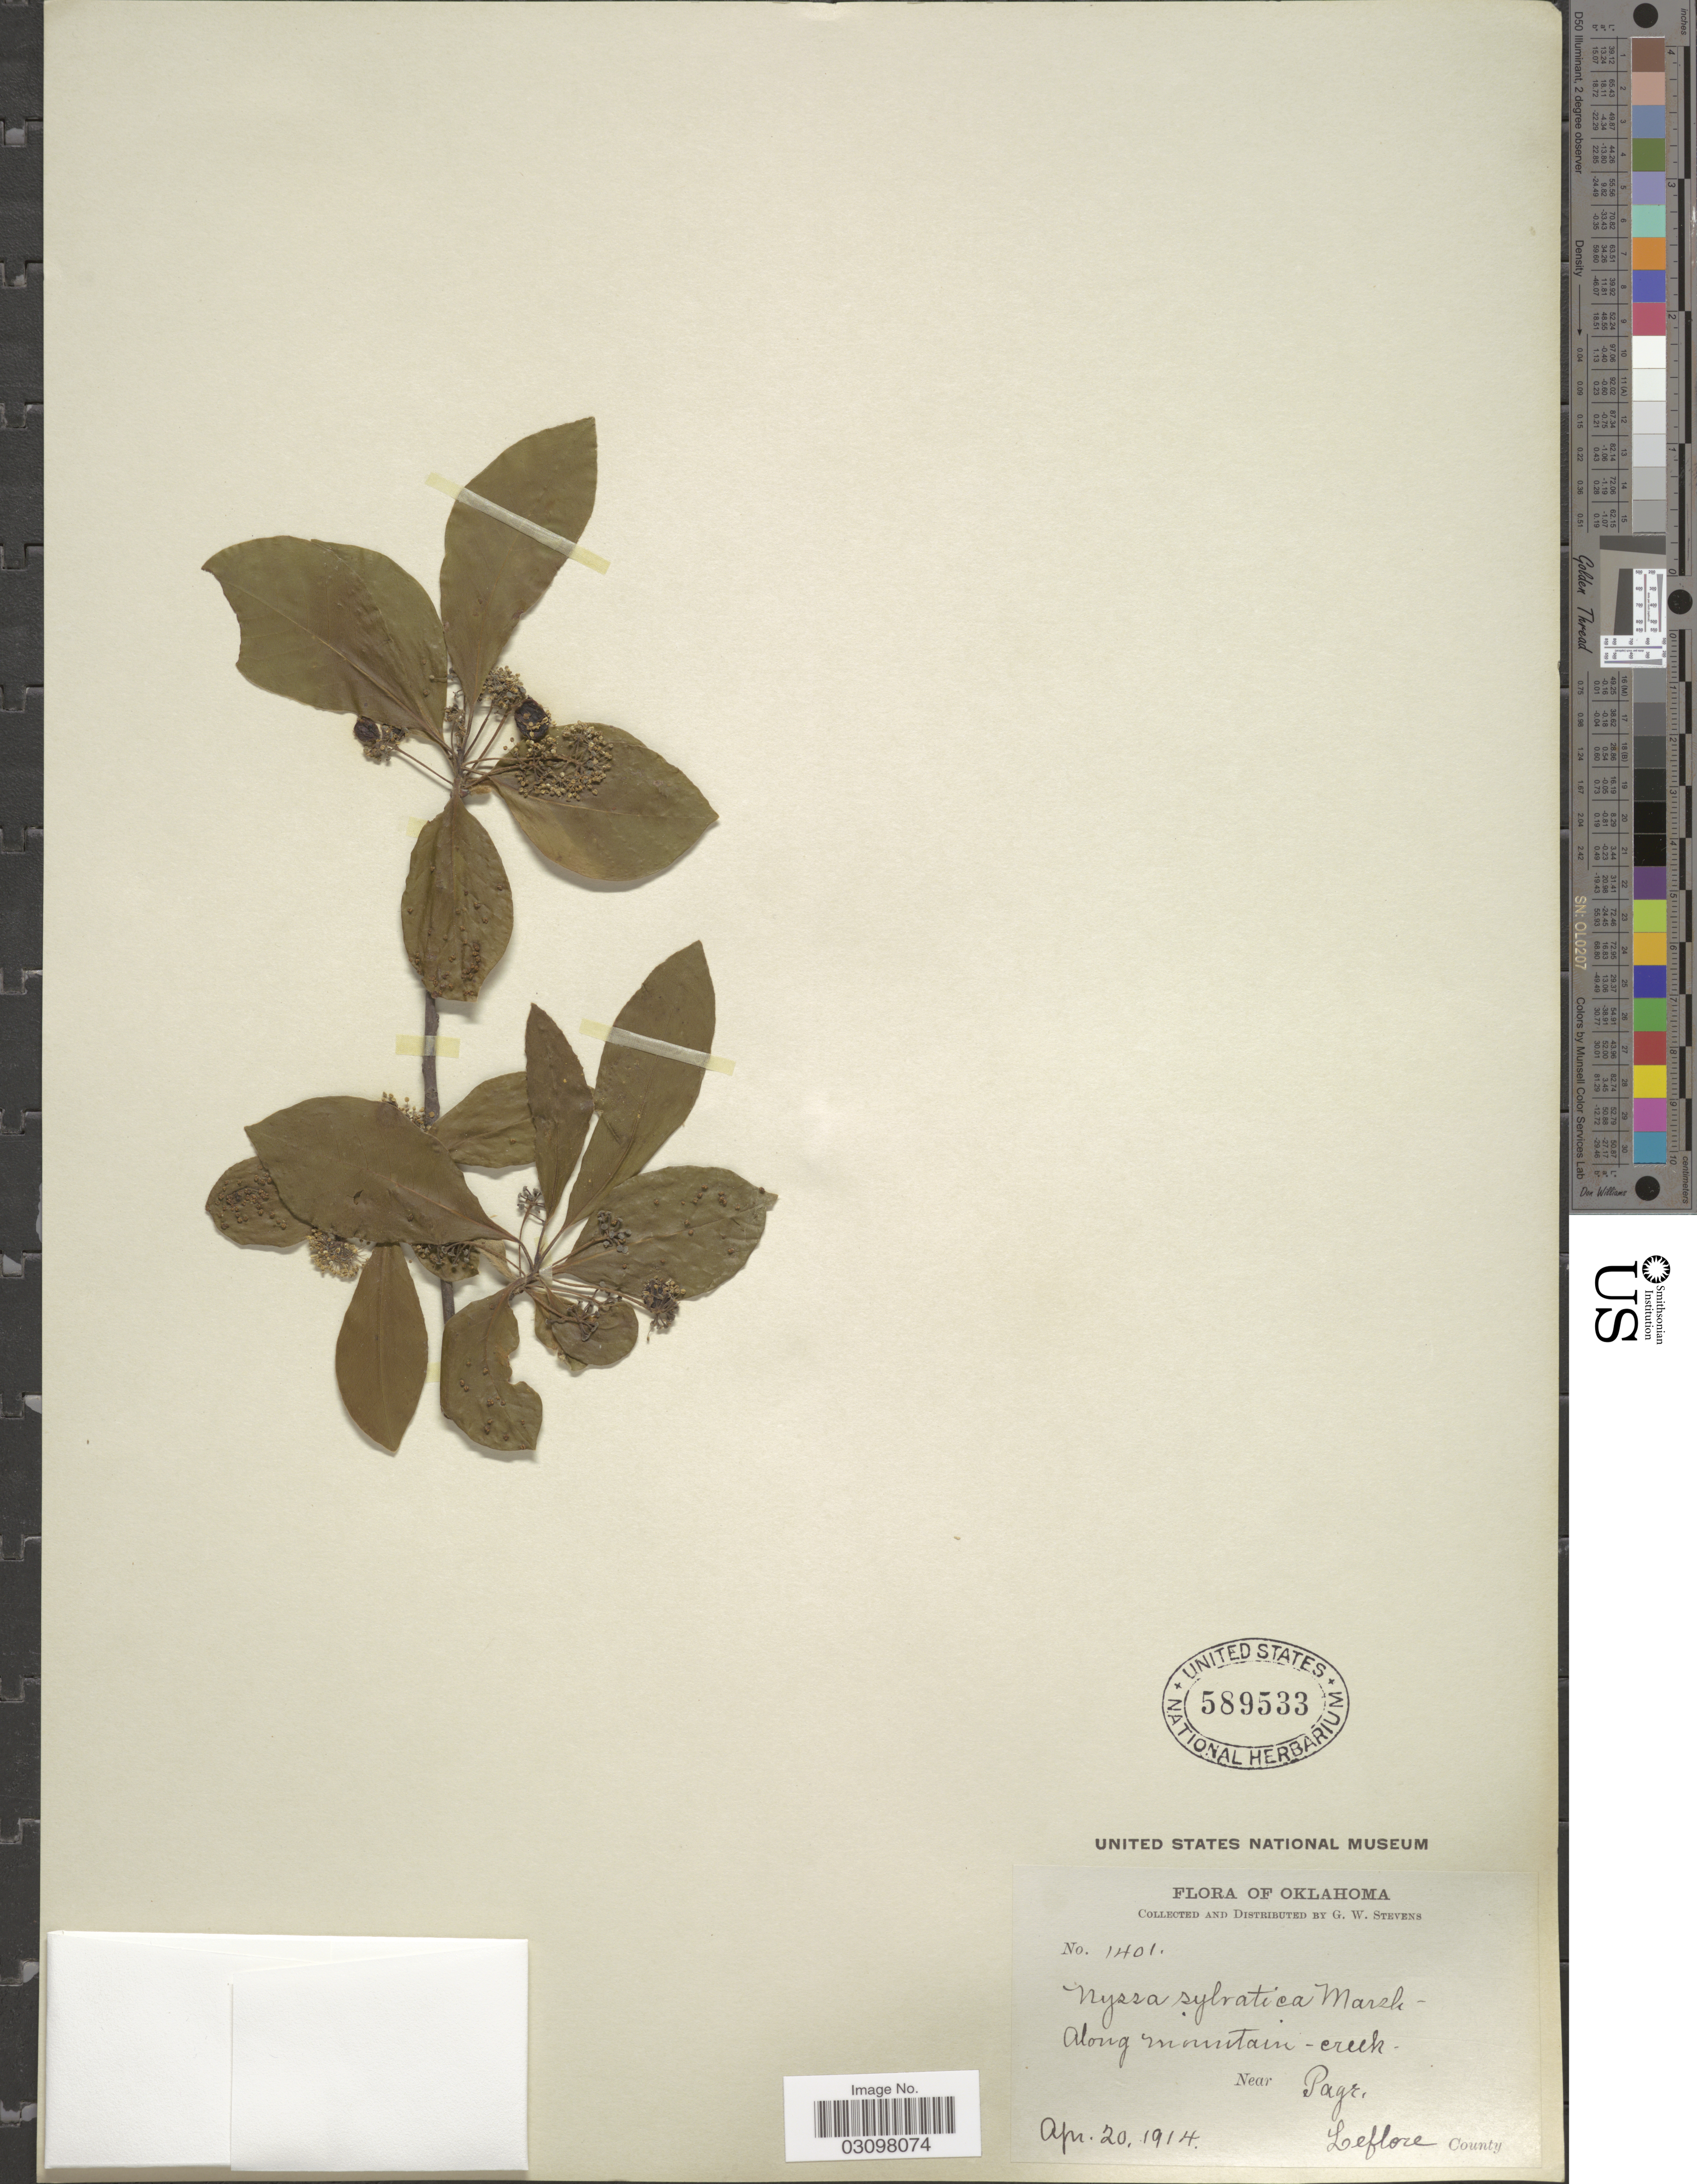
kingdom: Plantae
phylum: Tracheophyta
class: Magnoliopsida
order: Cornales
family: Nyssaceae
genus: Nyssa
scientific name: Nyssa sylvatica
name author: Marshall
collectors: G. W. Stevens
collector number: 1401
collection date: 1914-04-20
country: United States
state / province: Oklahoma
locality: Along mountain-creek. Near Page, Leflore County.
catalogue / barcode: US 589533